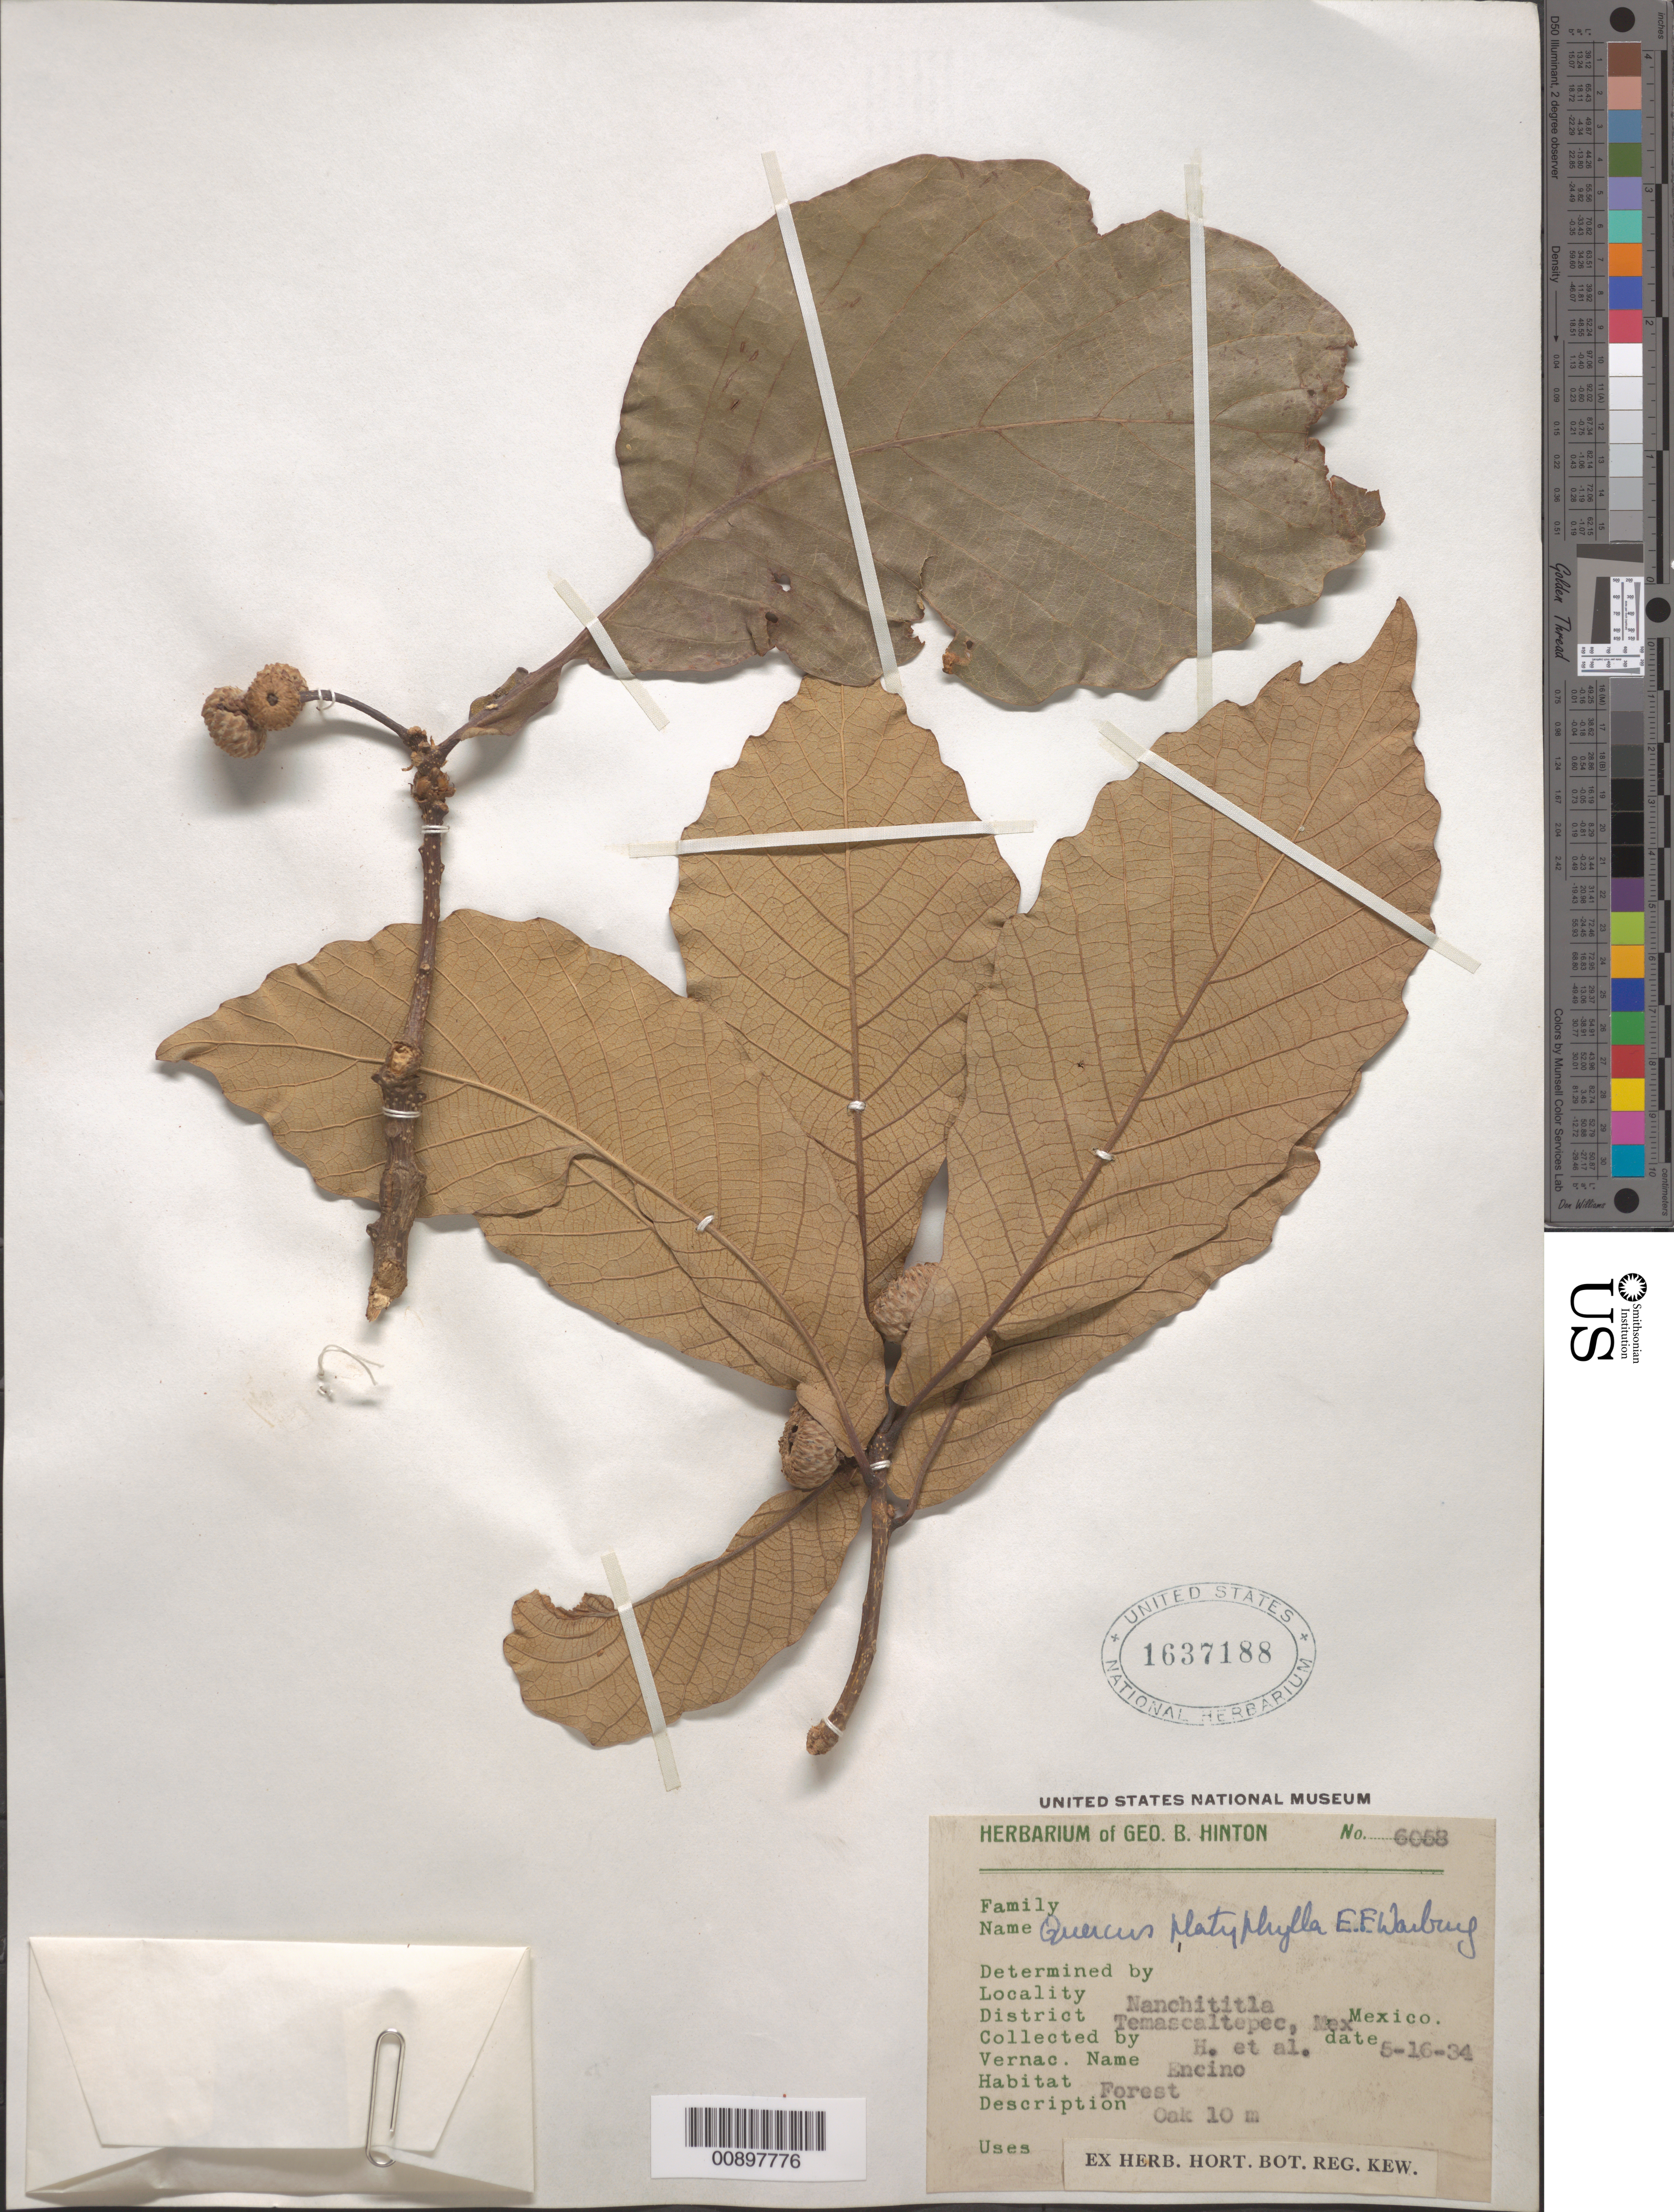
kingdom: Plantae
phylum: Tracheophyta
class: Magnoliopsida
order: Fagales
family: Fagaceae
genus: Quercus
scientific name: Quercus platyphylla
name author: E.F. Warb.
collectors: G. B. Hinton & et al.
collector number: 6058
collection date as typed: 16 May 1934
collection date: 1934-05-16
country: Mexico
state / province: México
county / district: Temascaltepec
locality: Nanchititla, District Temascaltepec, State of Mexico.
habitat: Forest.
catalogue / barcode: US 1637188